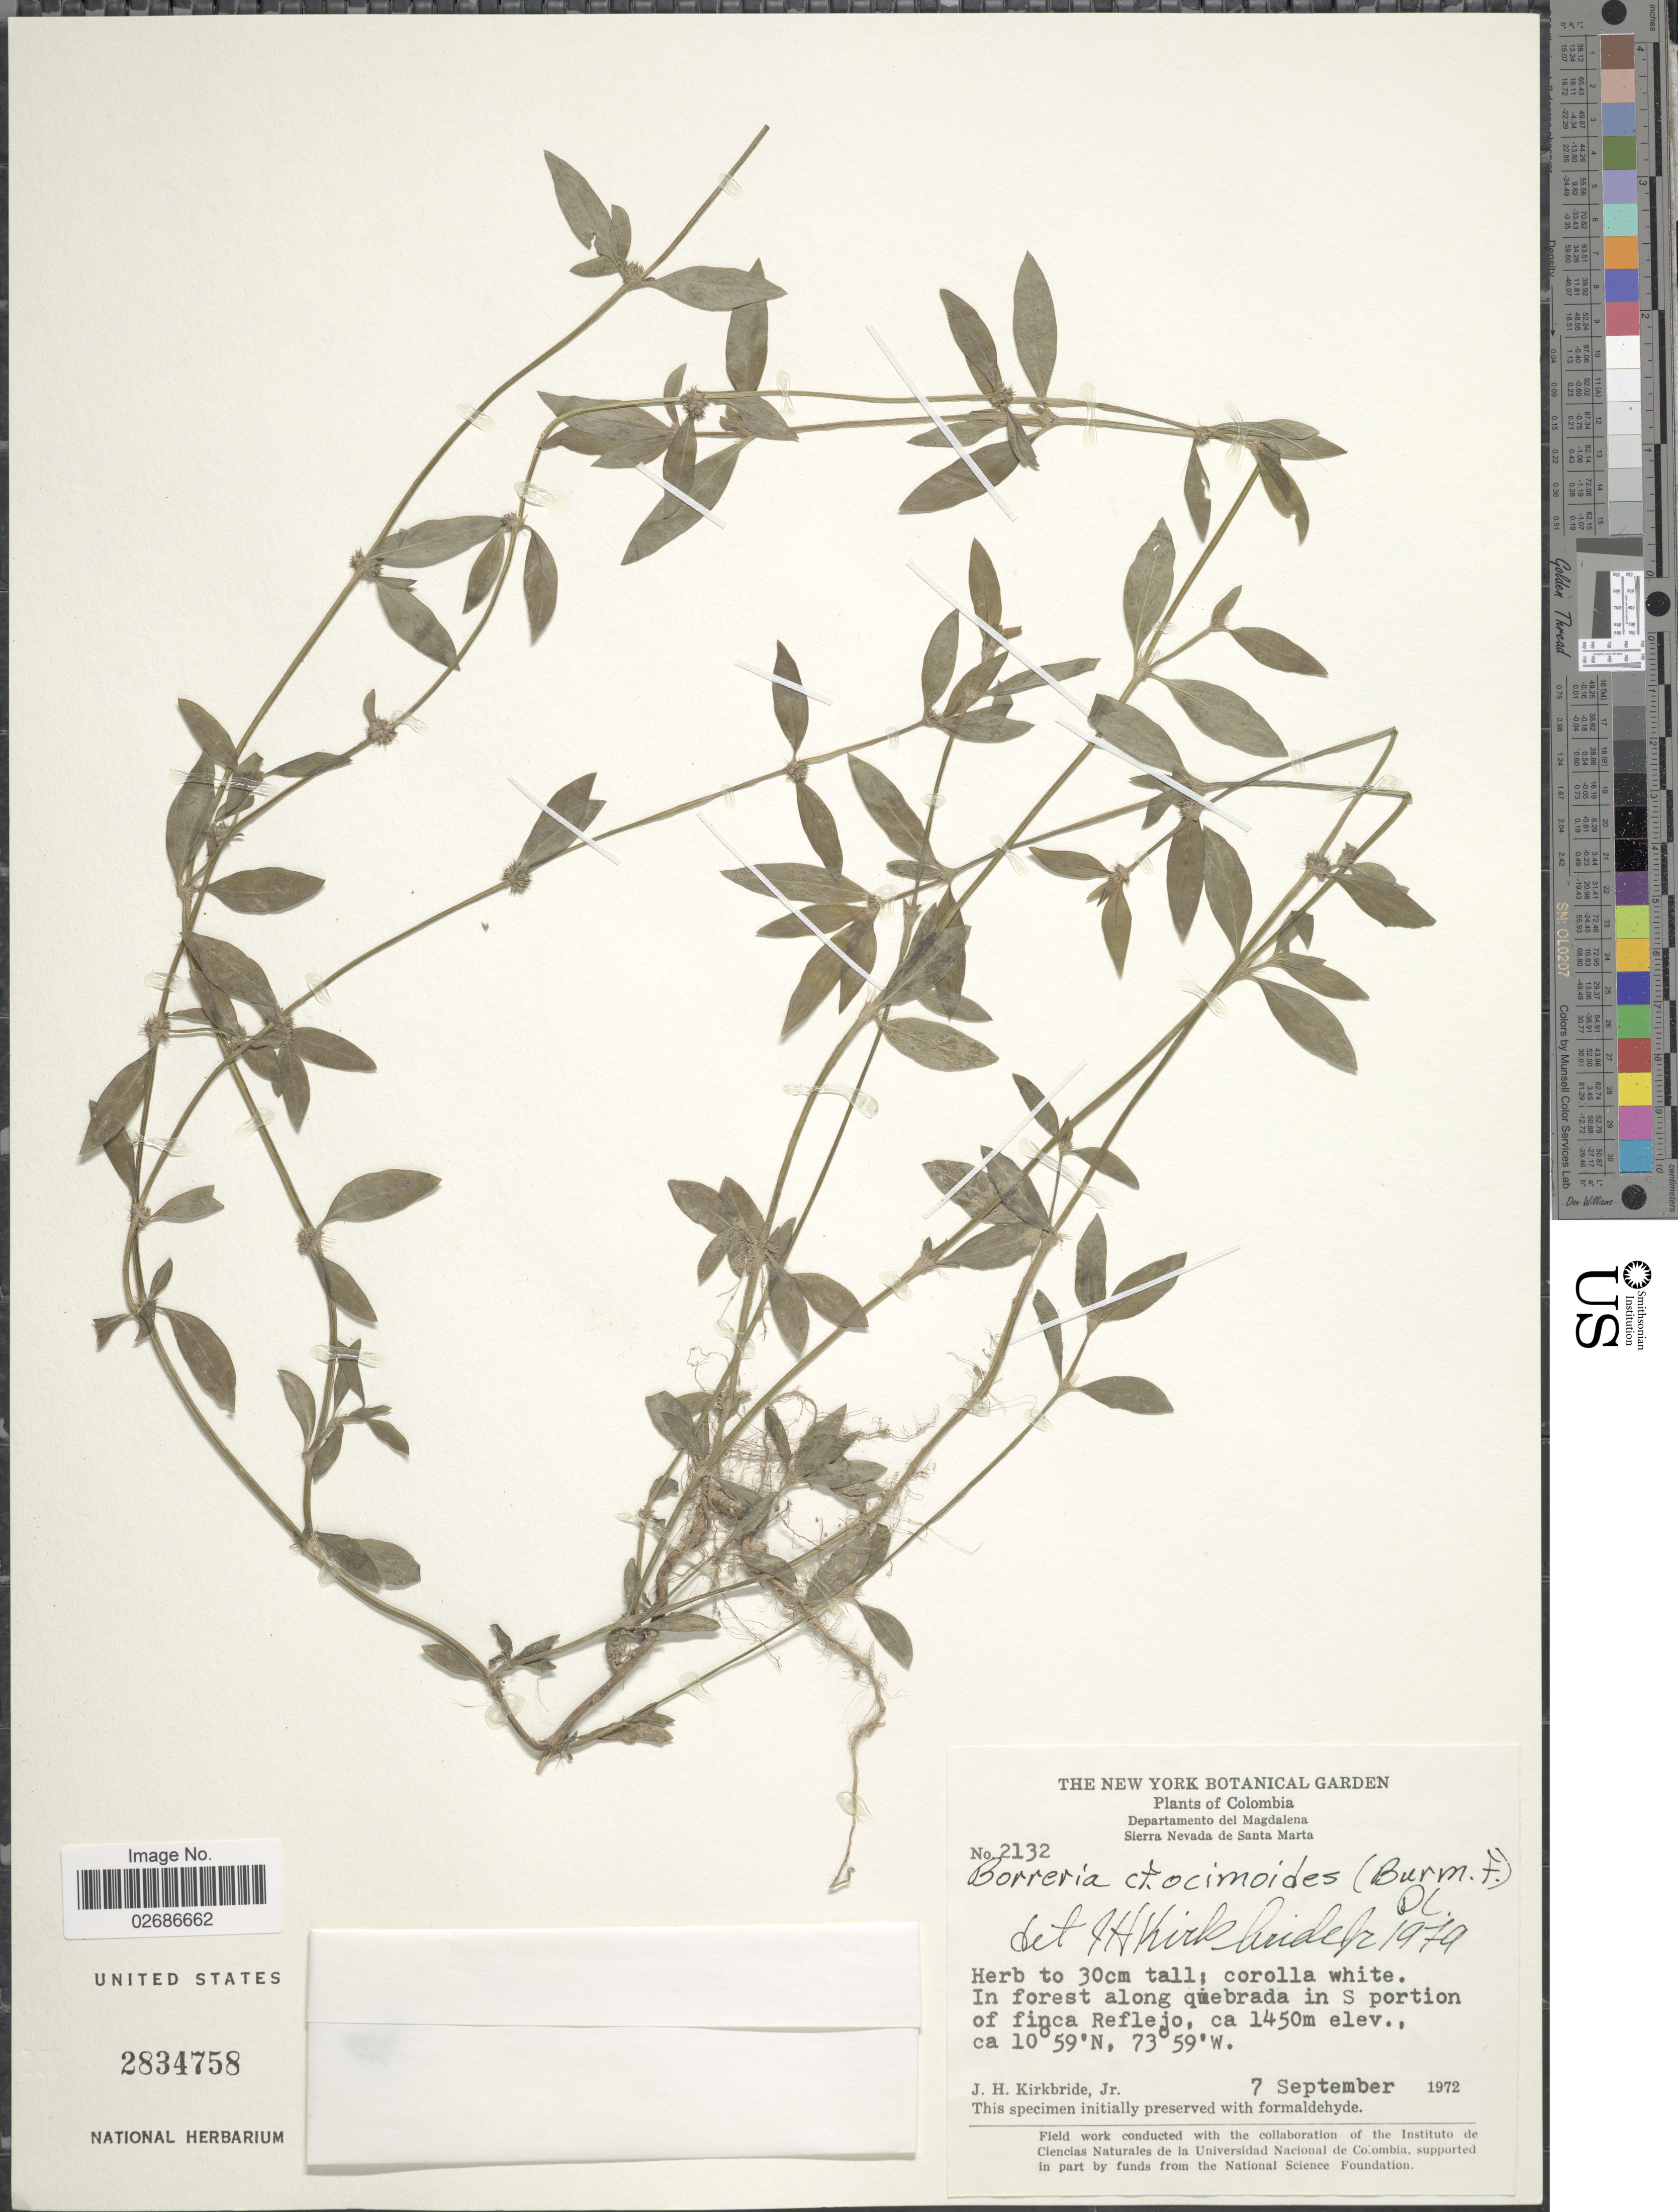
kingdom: Plantae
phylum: Tracheophyta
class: Magnoliopsida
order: Gentianales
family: Rubiaceae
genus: Borreria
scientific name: Borreria ocimoides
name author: (Burm. f.) DC.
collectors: J. H. Kirkbride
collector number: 2132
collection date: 1972-09-07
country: Colombia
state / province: Magdalena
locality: Sierra Nevada de Santa Marta. In forest along quebrada in S portion of finca Reflejo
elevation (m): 1450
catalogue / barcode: US 2834758